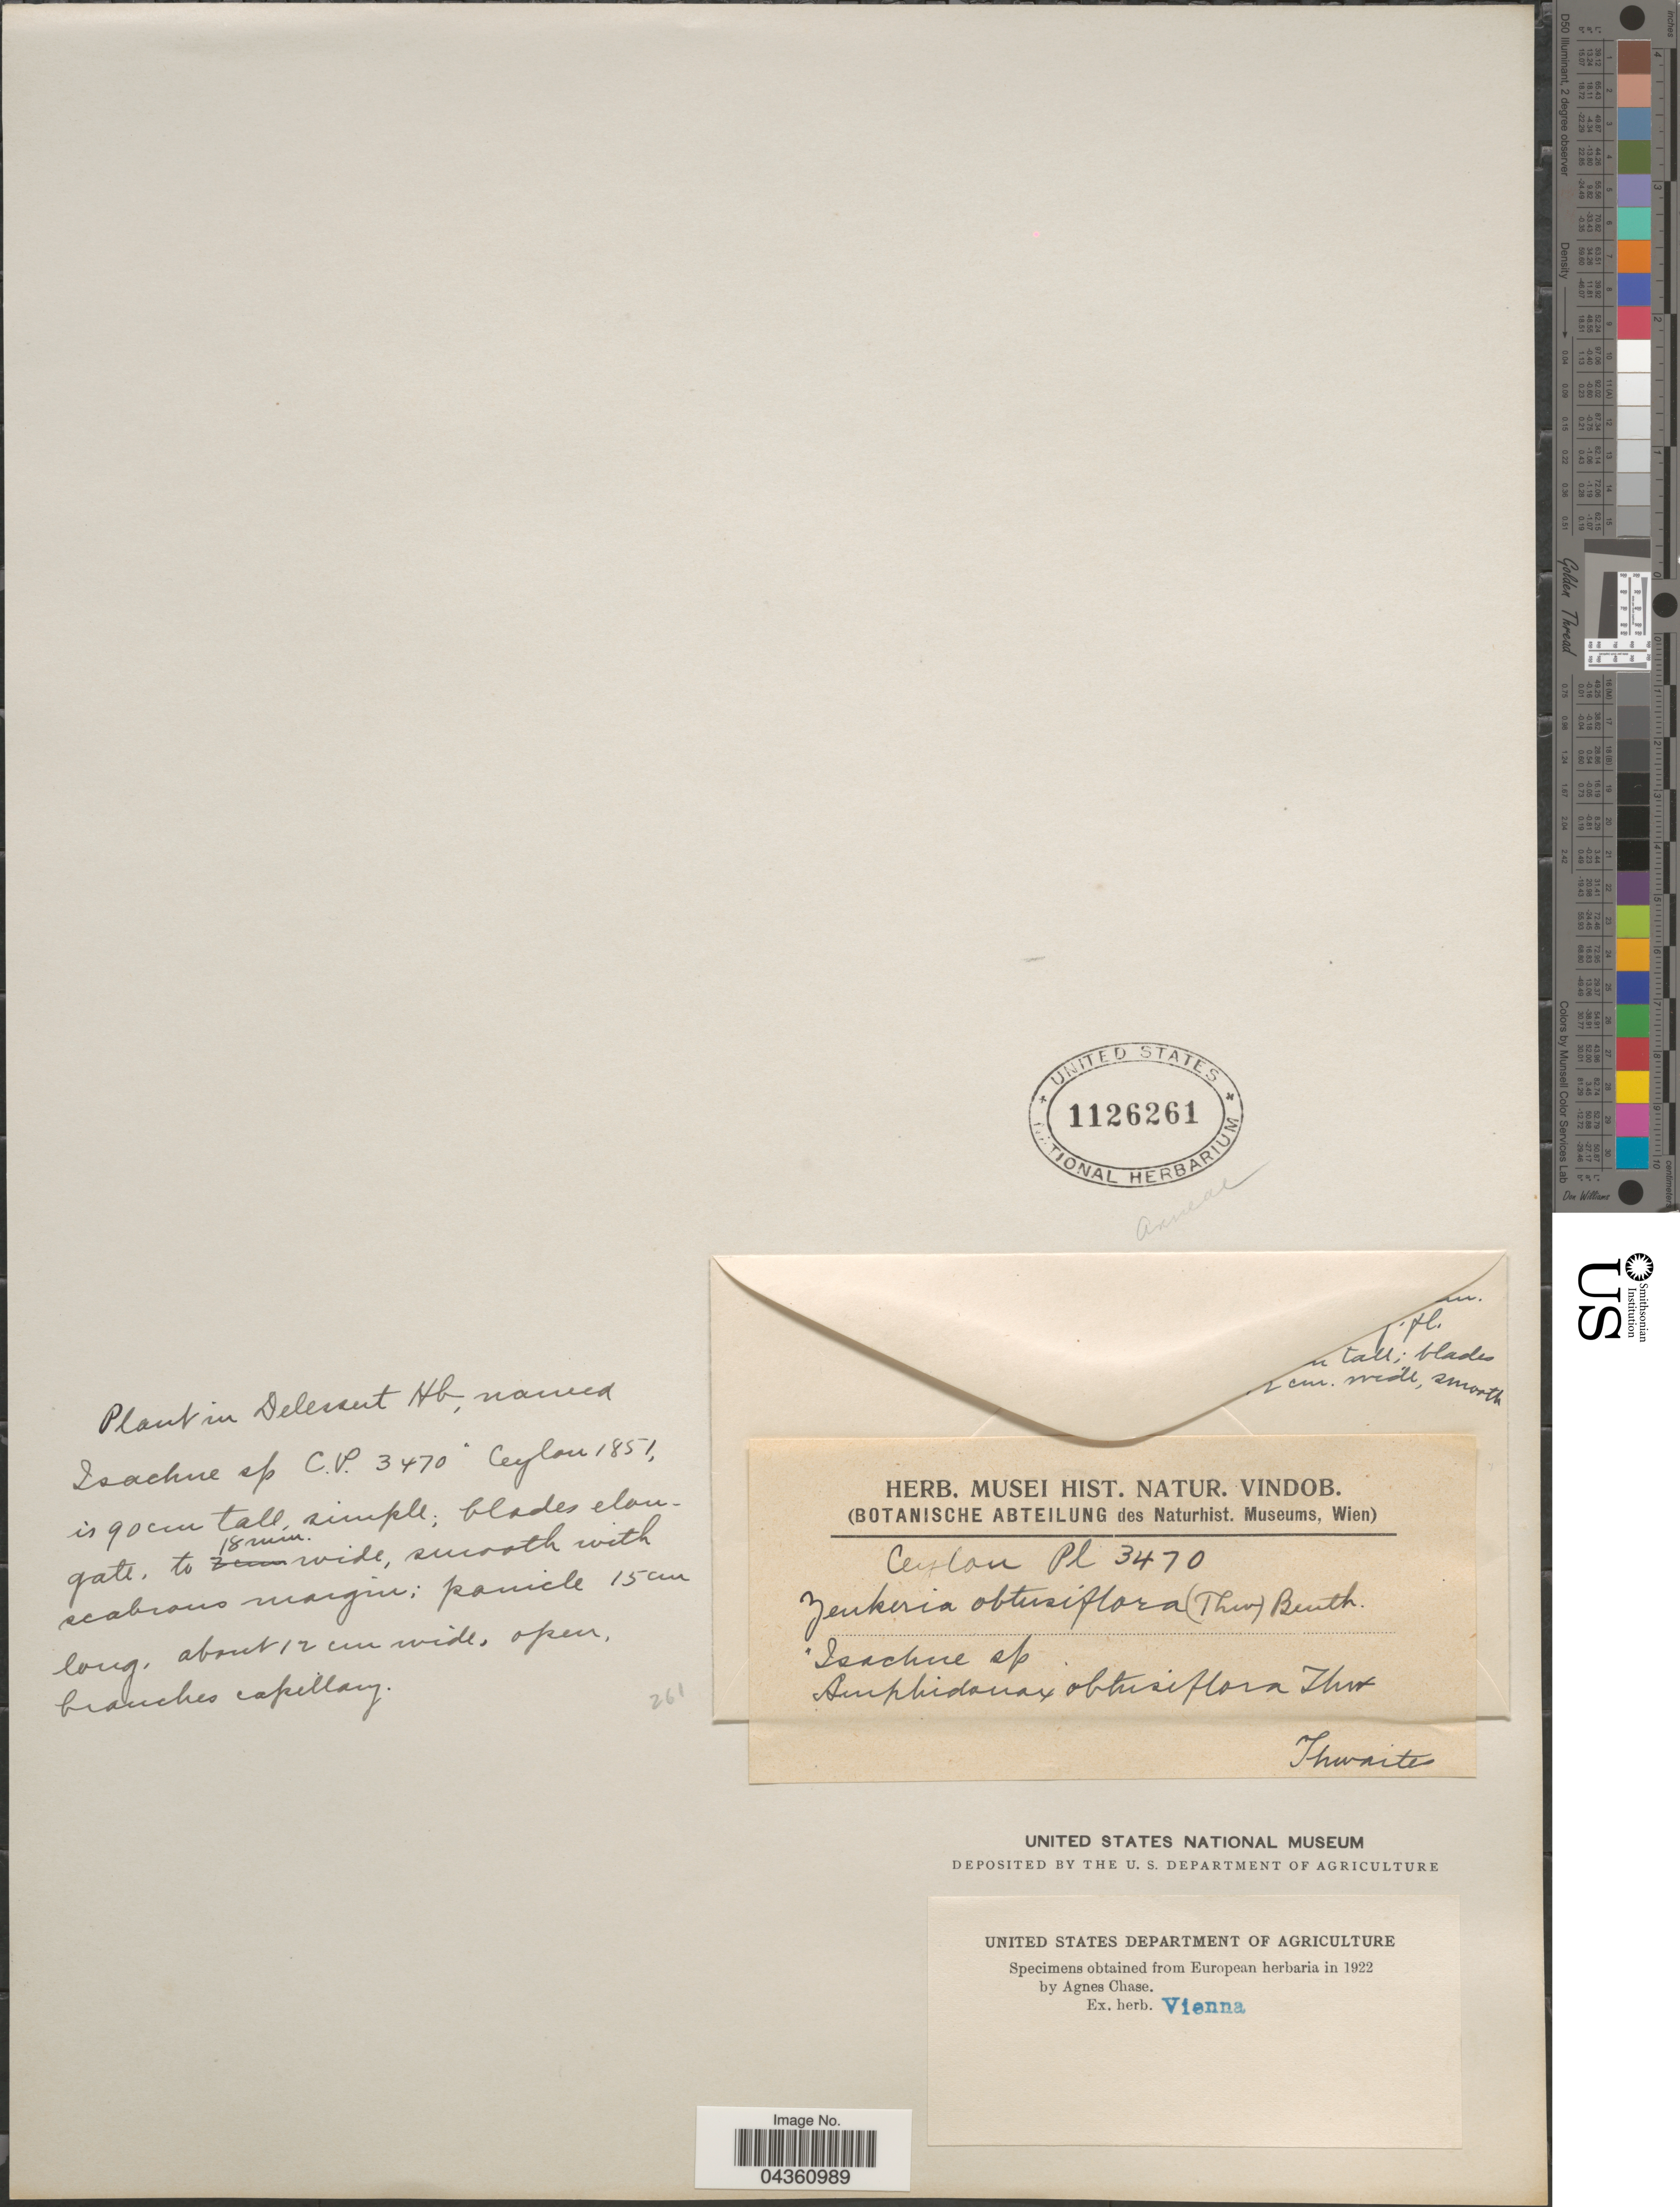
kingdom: Plantae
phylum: Tracheophyta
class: Liliopsida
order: Poales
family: Poaceae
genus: Zenkeria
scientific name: Zenkeria obtusiflora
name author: (Thwaites) Benth.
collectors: Thwaites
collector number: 3470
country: Sri Lanka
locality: Ceylon.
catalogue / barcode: US 1126261